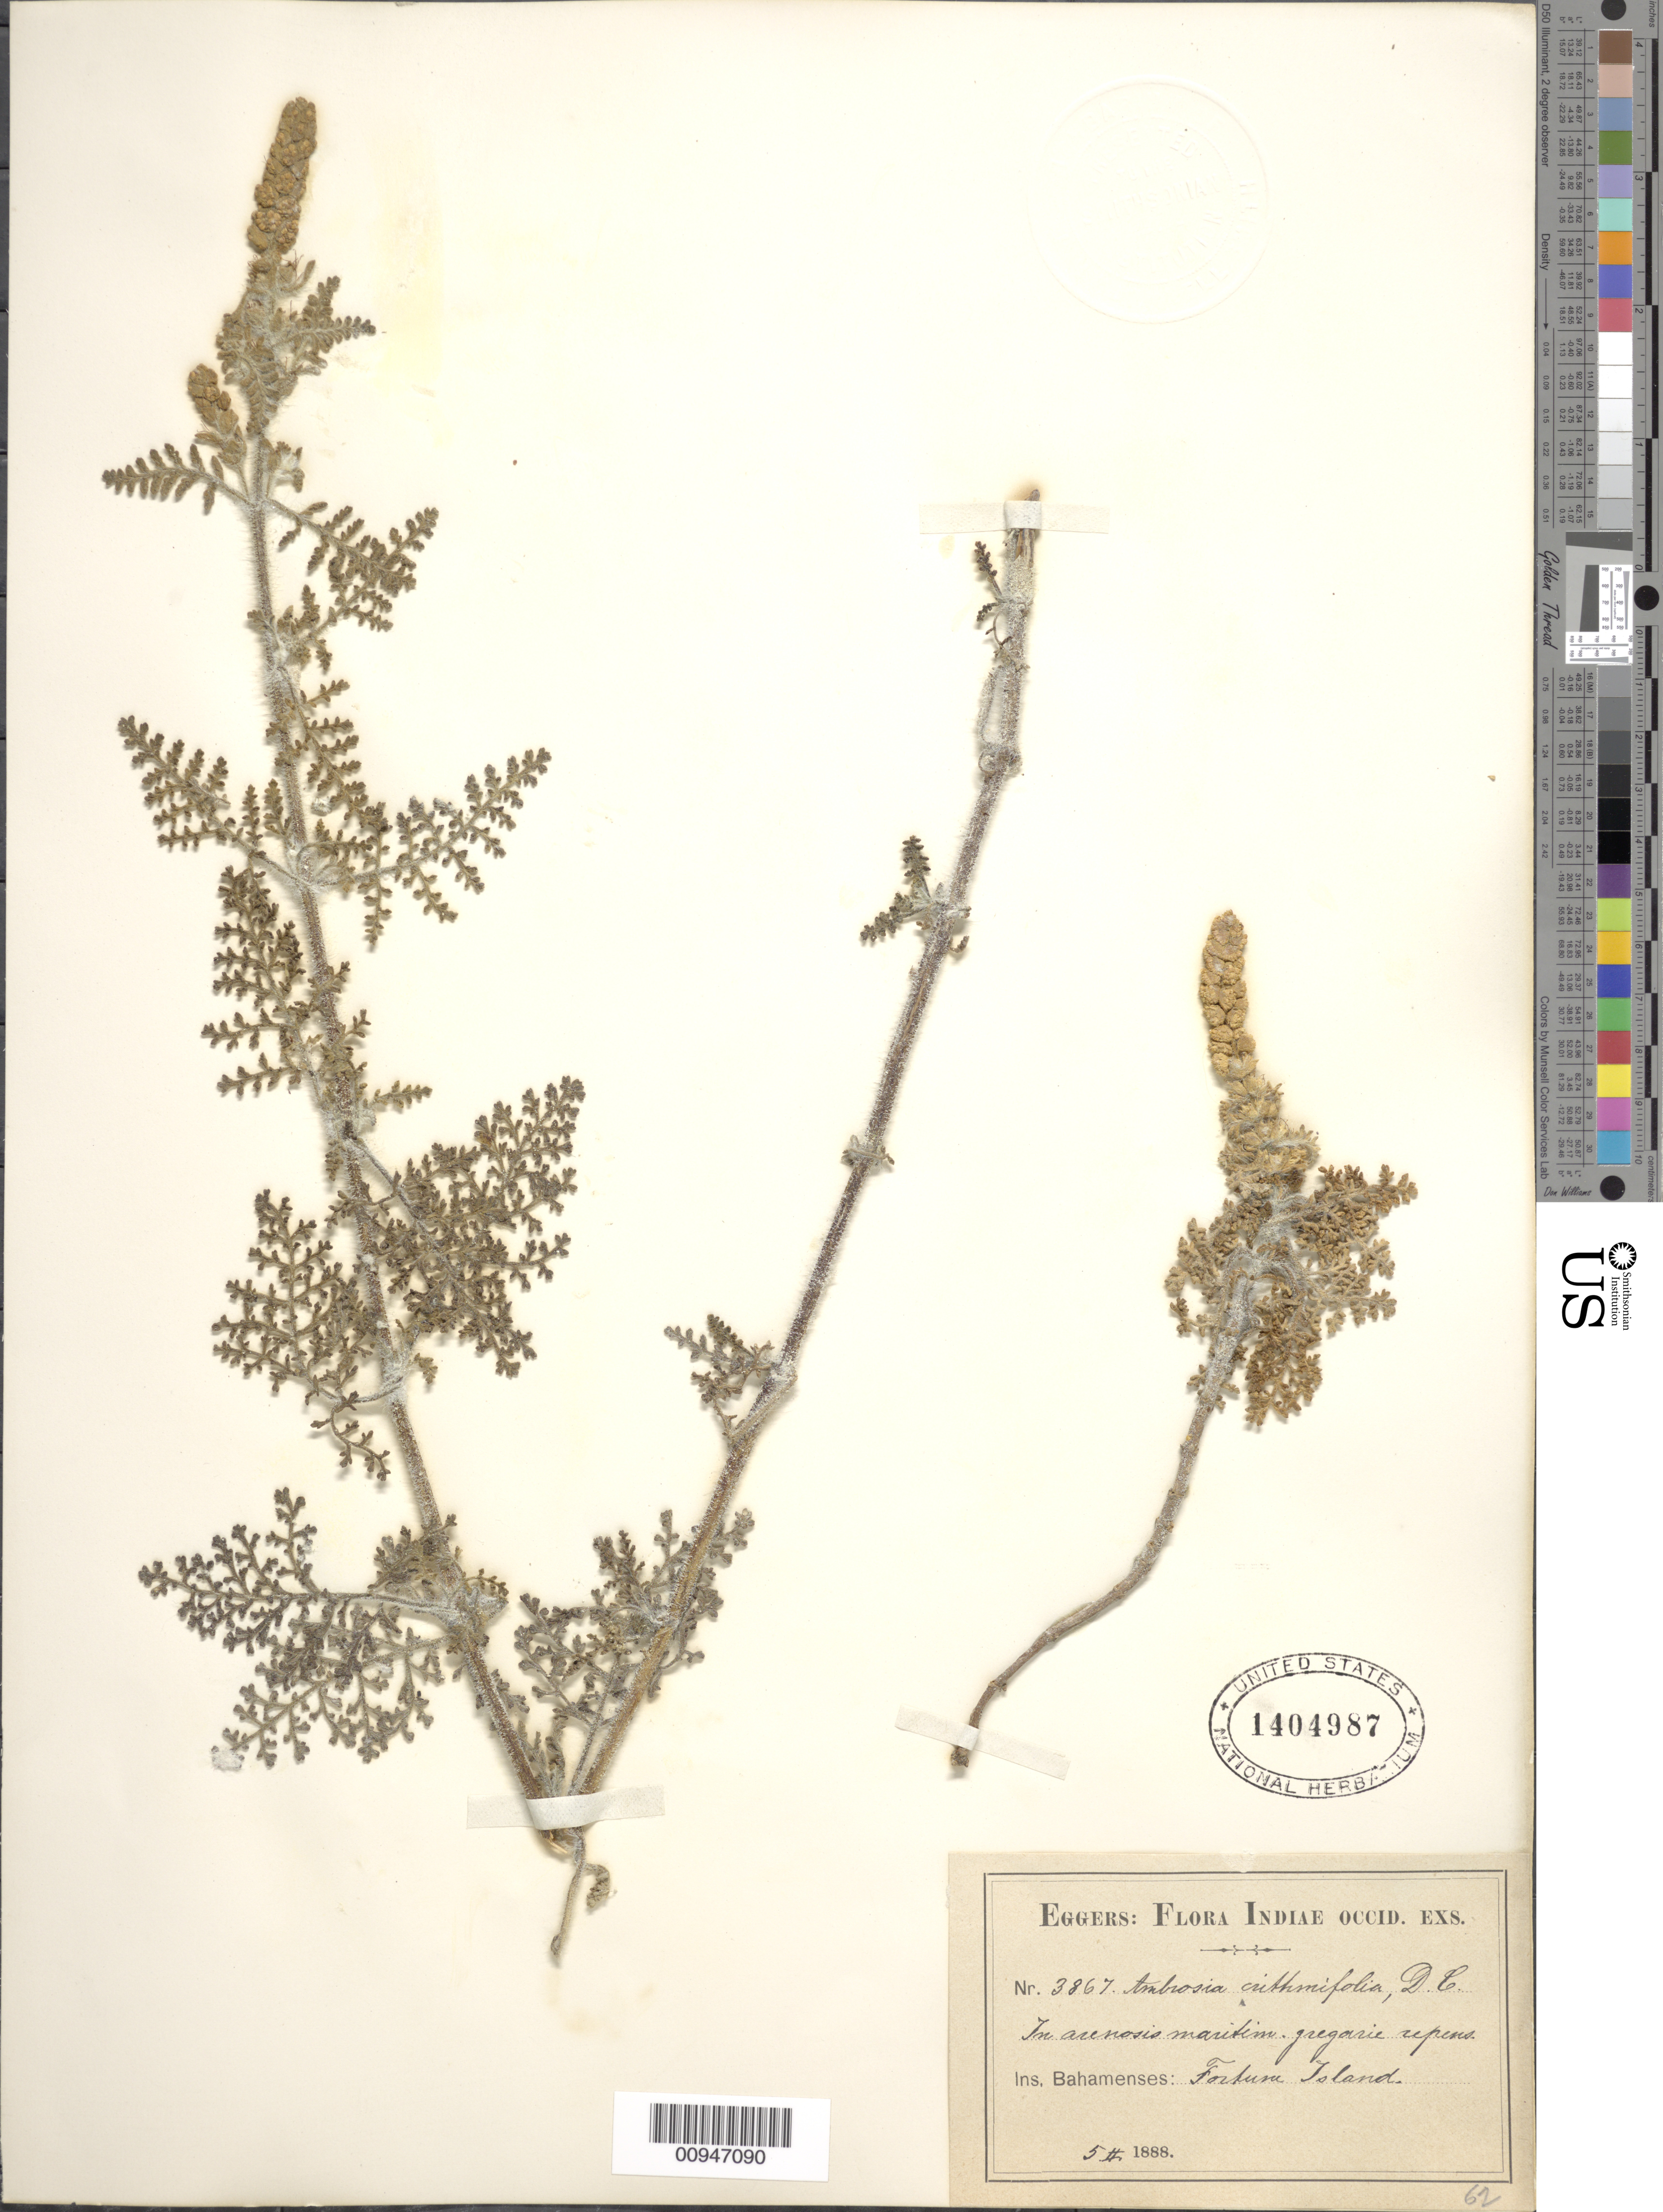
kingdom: Plantae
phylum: Tracheophyta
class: Magnoliopsida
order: Asterales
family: Asteraceae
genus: Ambrosia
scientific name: Ambrosia crithmifolia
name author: DC.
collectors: H. F. A. von Eggers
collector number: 3867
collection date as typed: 05 Feb 1888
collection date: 1888-02-05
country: Bahamas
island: Fortune Island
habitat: In arenosis maritim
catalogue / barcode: US 1404987